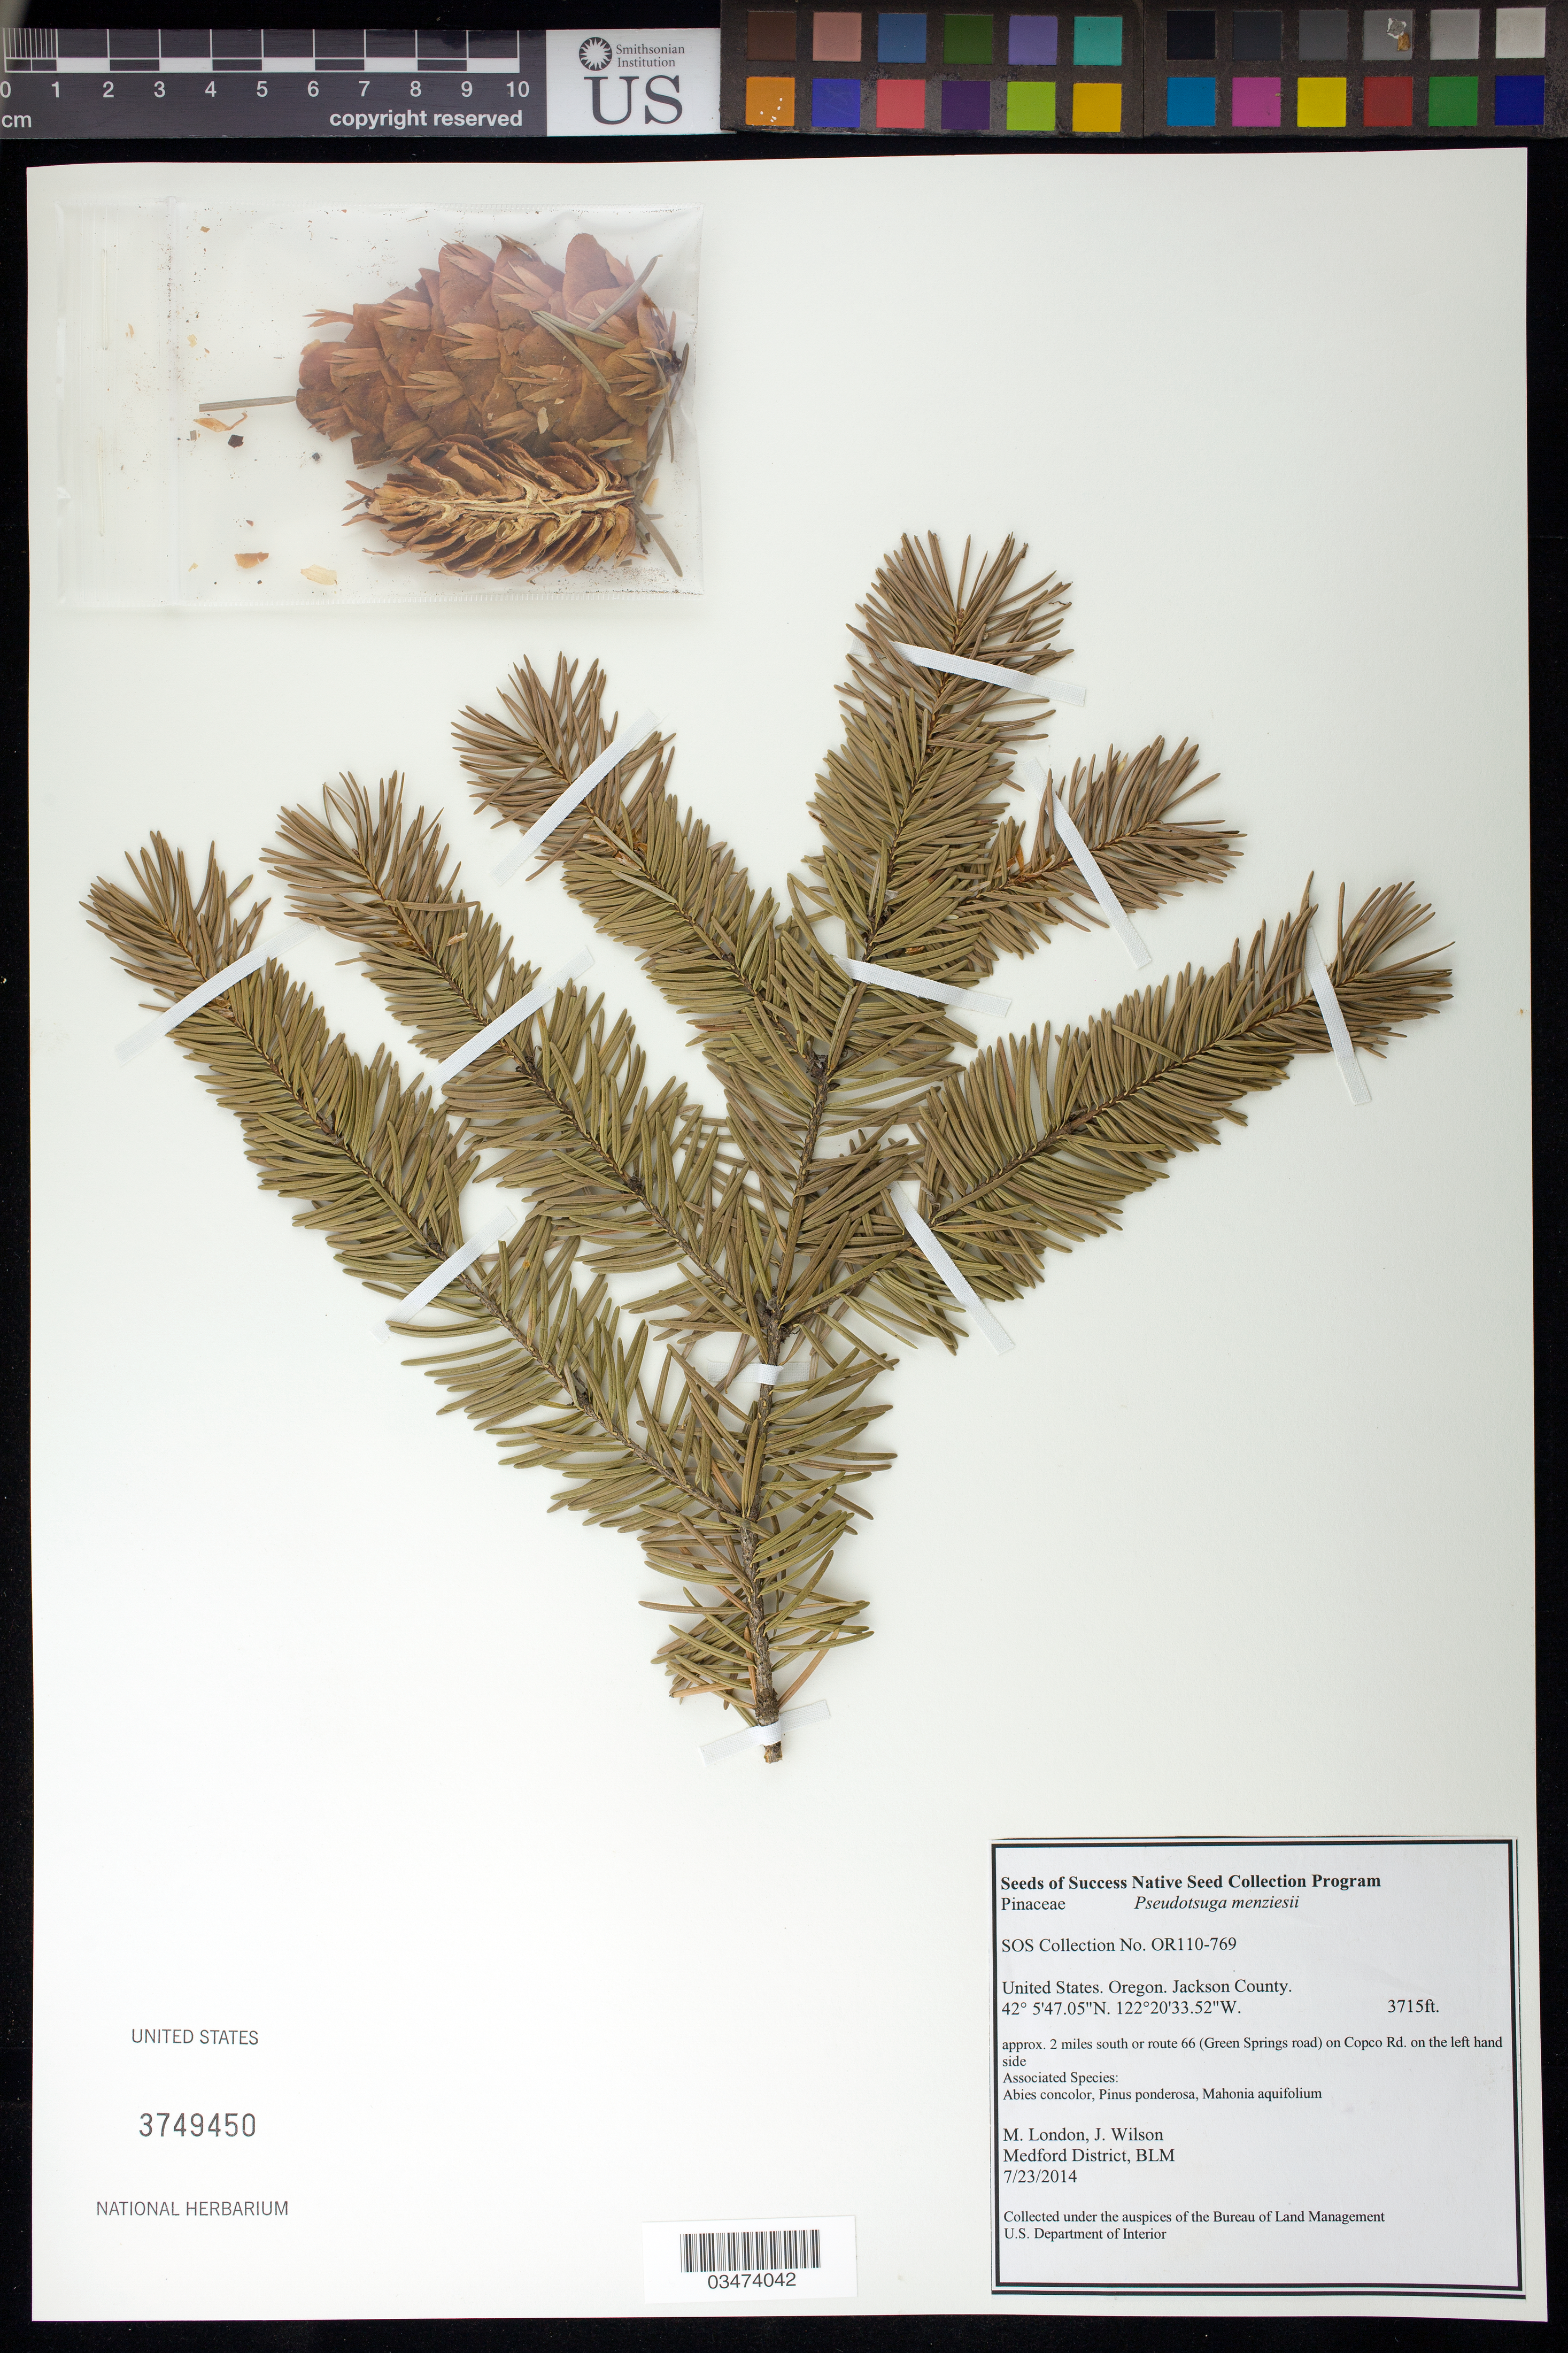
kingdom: Plantae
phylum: Tracheophyta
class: Pinopsida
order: Pinales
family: Pinaceae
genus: Pseudotsuga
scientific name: Pseudotsuga menziesii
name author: (Mirb.) Franco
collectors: M. London & J. Wilson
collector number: OR110-769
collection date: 2014-07-23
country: United States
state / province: Oregon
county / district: Jackson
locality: Approx. 2 miles S of route 66 (Green Springs Rd.) on Copco Rd. on the left hand side.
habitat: Associated species: Abies concolor, Pinus ponderosa, Mahonia aquifolium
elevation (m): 1132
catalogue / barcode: US 3749450